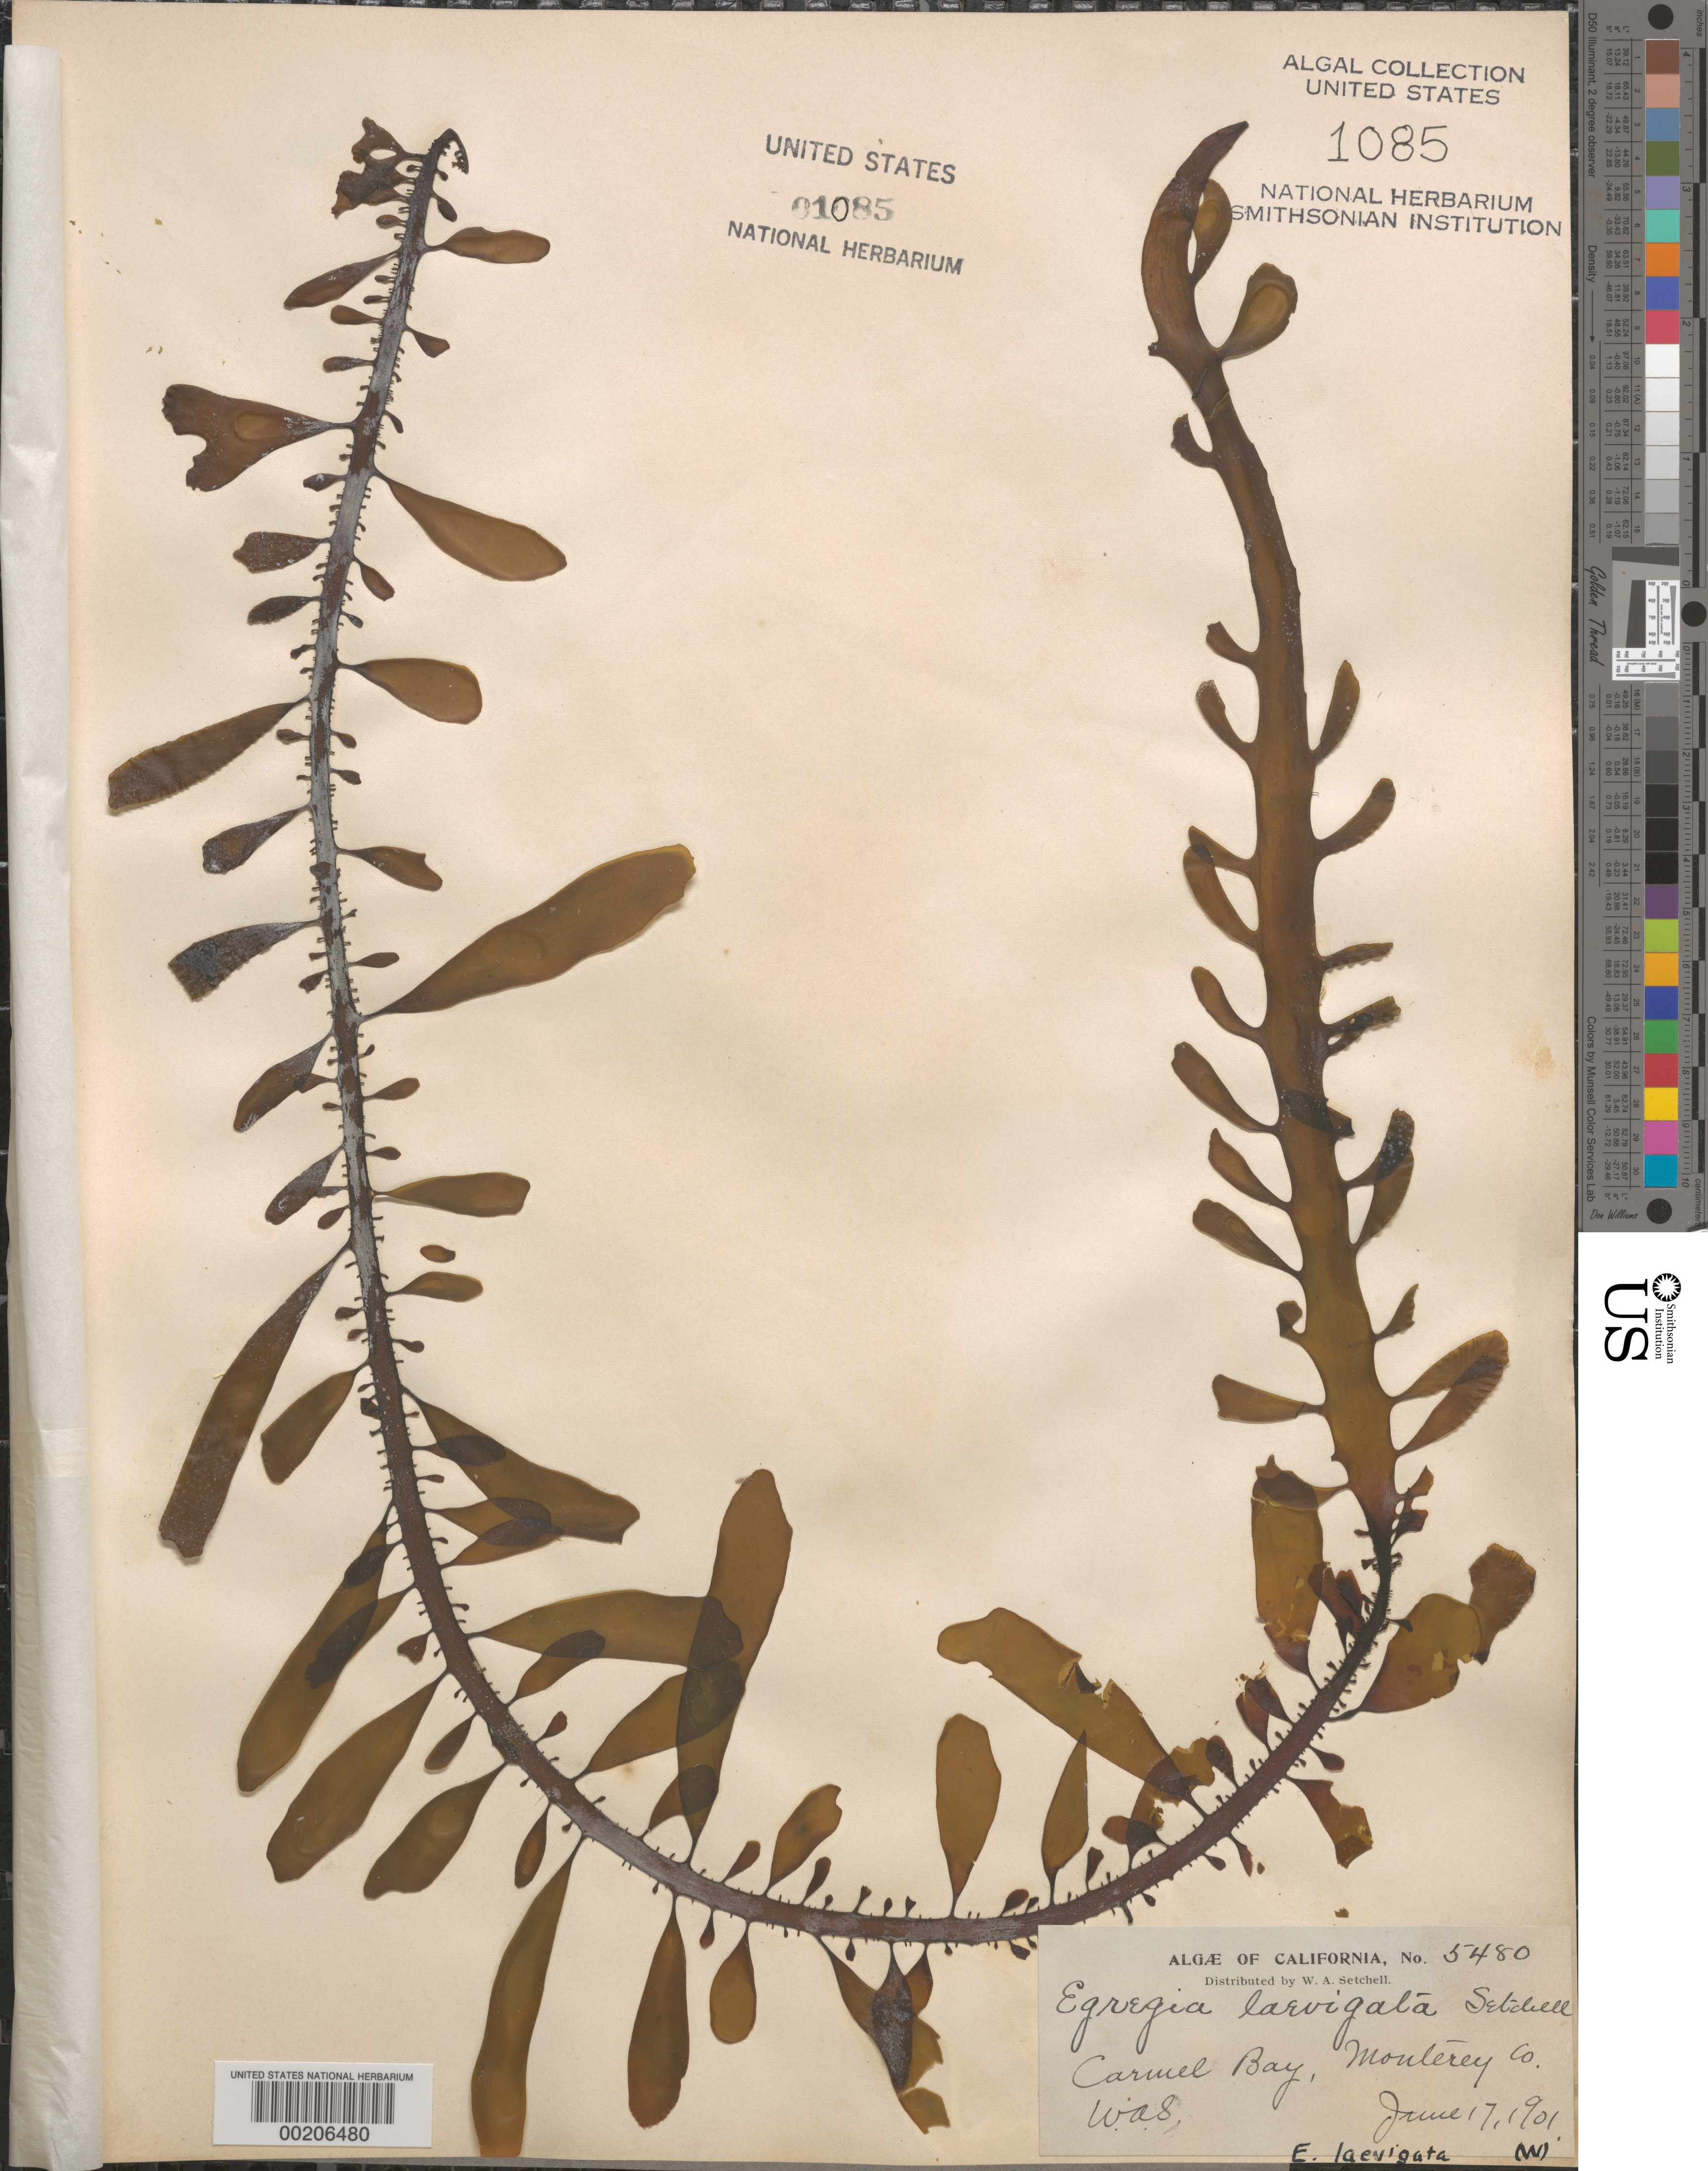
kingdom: Chromista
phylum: Ochrophyta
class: Phaeophyceae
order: Laminariales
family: Lessoniaceae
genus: Egregia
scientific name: Egregia menziesii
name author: (Turner) Aresch.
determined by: Algae name updating Project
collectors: W. Setchell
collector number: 5480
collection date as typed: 17 Jun 1901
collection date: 1901-06-17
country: United States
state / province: California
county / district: Monterey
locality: Carmel Bay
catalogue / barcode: US 1085